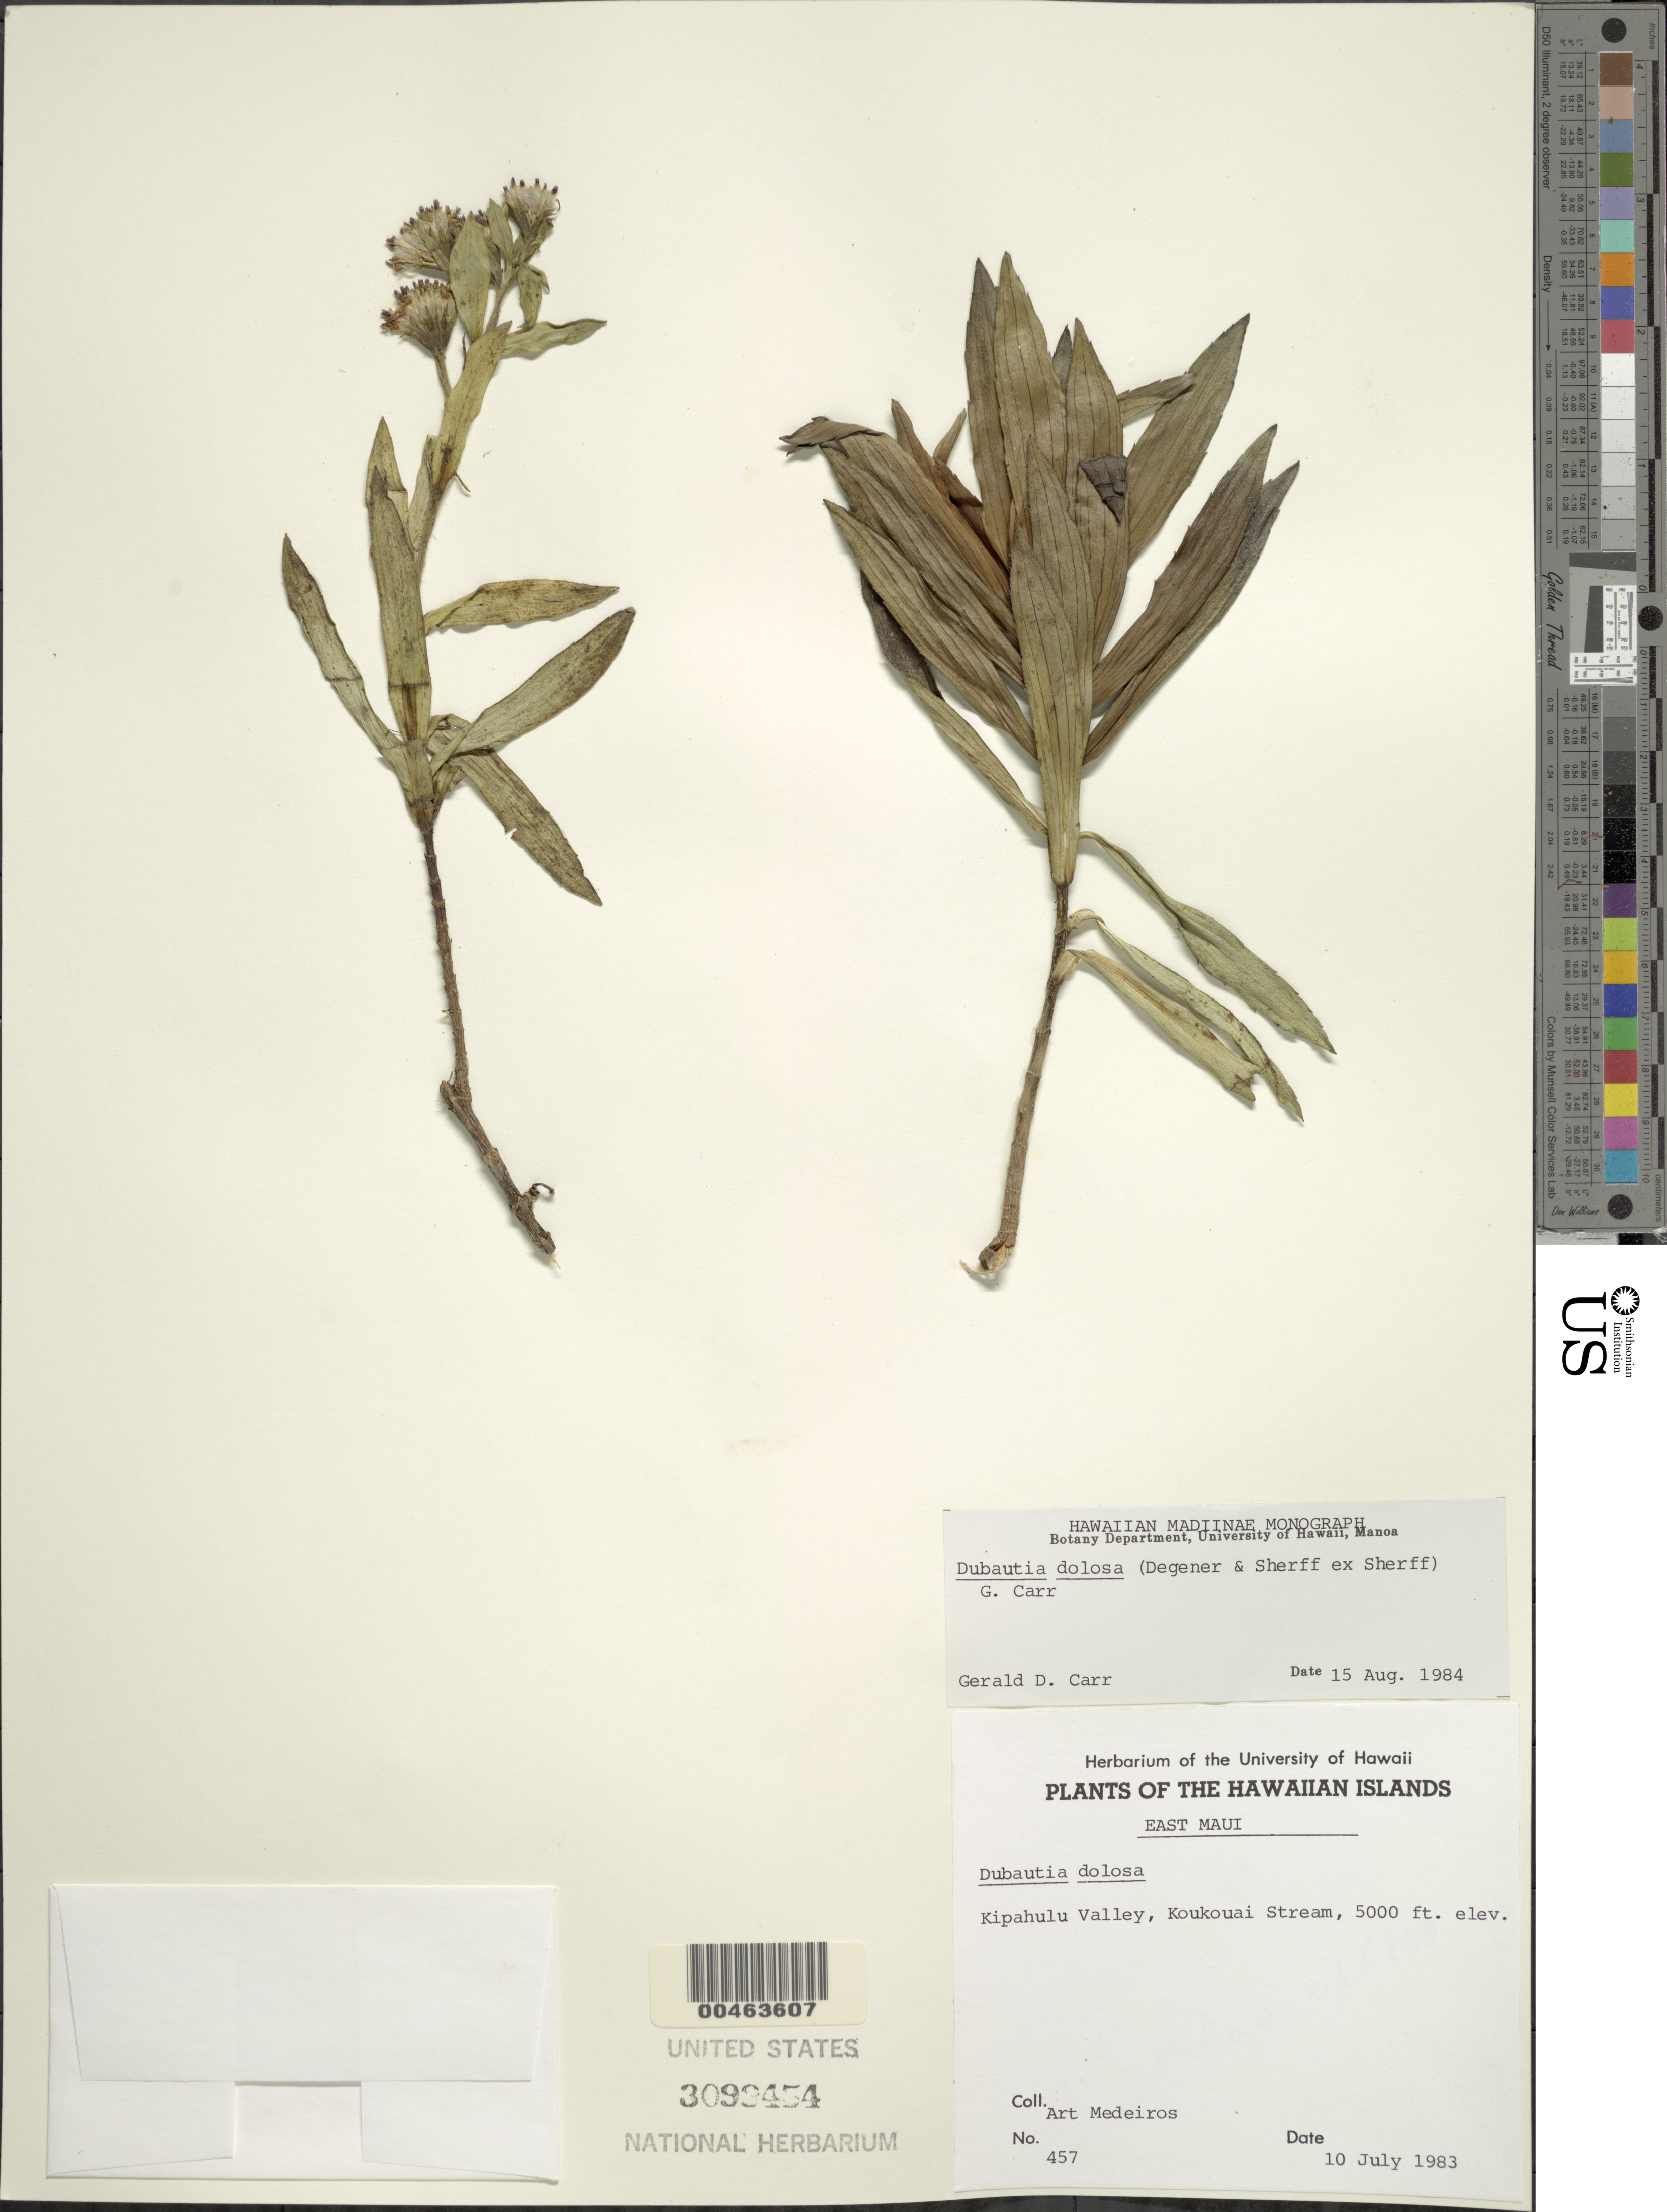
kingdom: Plantae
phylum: Tracheophyta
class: Magnoliopsida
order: Asterales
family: Asteraceae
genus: Dubautia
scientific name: Dubautia waianapanapaensis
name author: G.D. Carr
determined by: Wagner, W. L., (BOT), Smithsonian Institution - National Museum of Natural History (UNITED STATES)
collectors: A. Medeiros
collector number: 457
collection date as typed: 10 Jul 1983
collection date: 1983-07-10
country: United States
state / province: Hawaii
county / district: Maui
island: Maui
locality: East Maui: Kipahulu Valley, Koukouai Stream.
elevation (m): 1524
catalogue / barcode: US 3099454